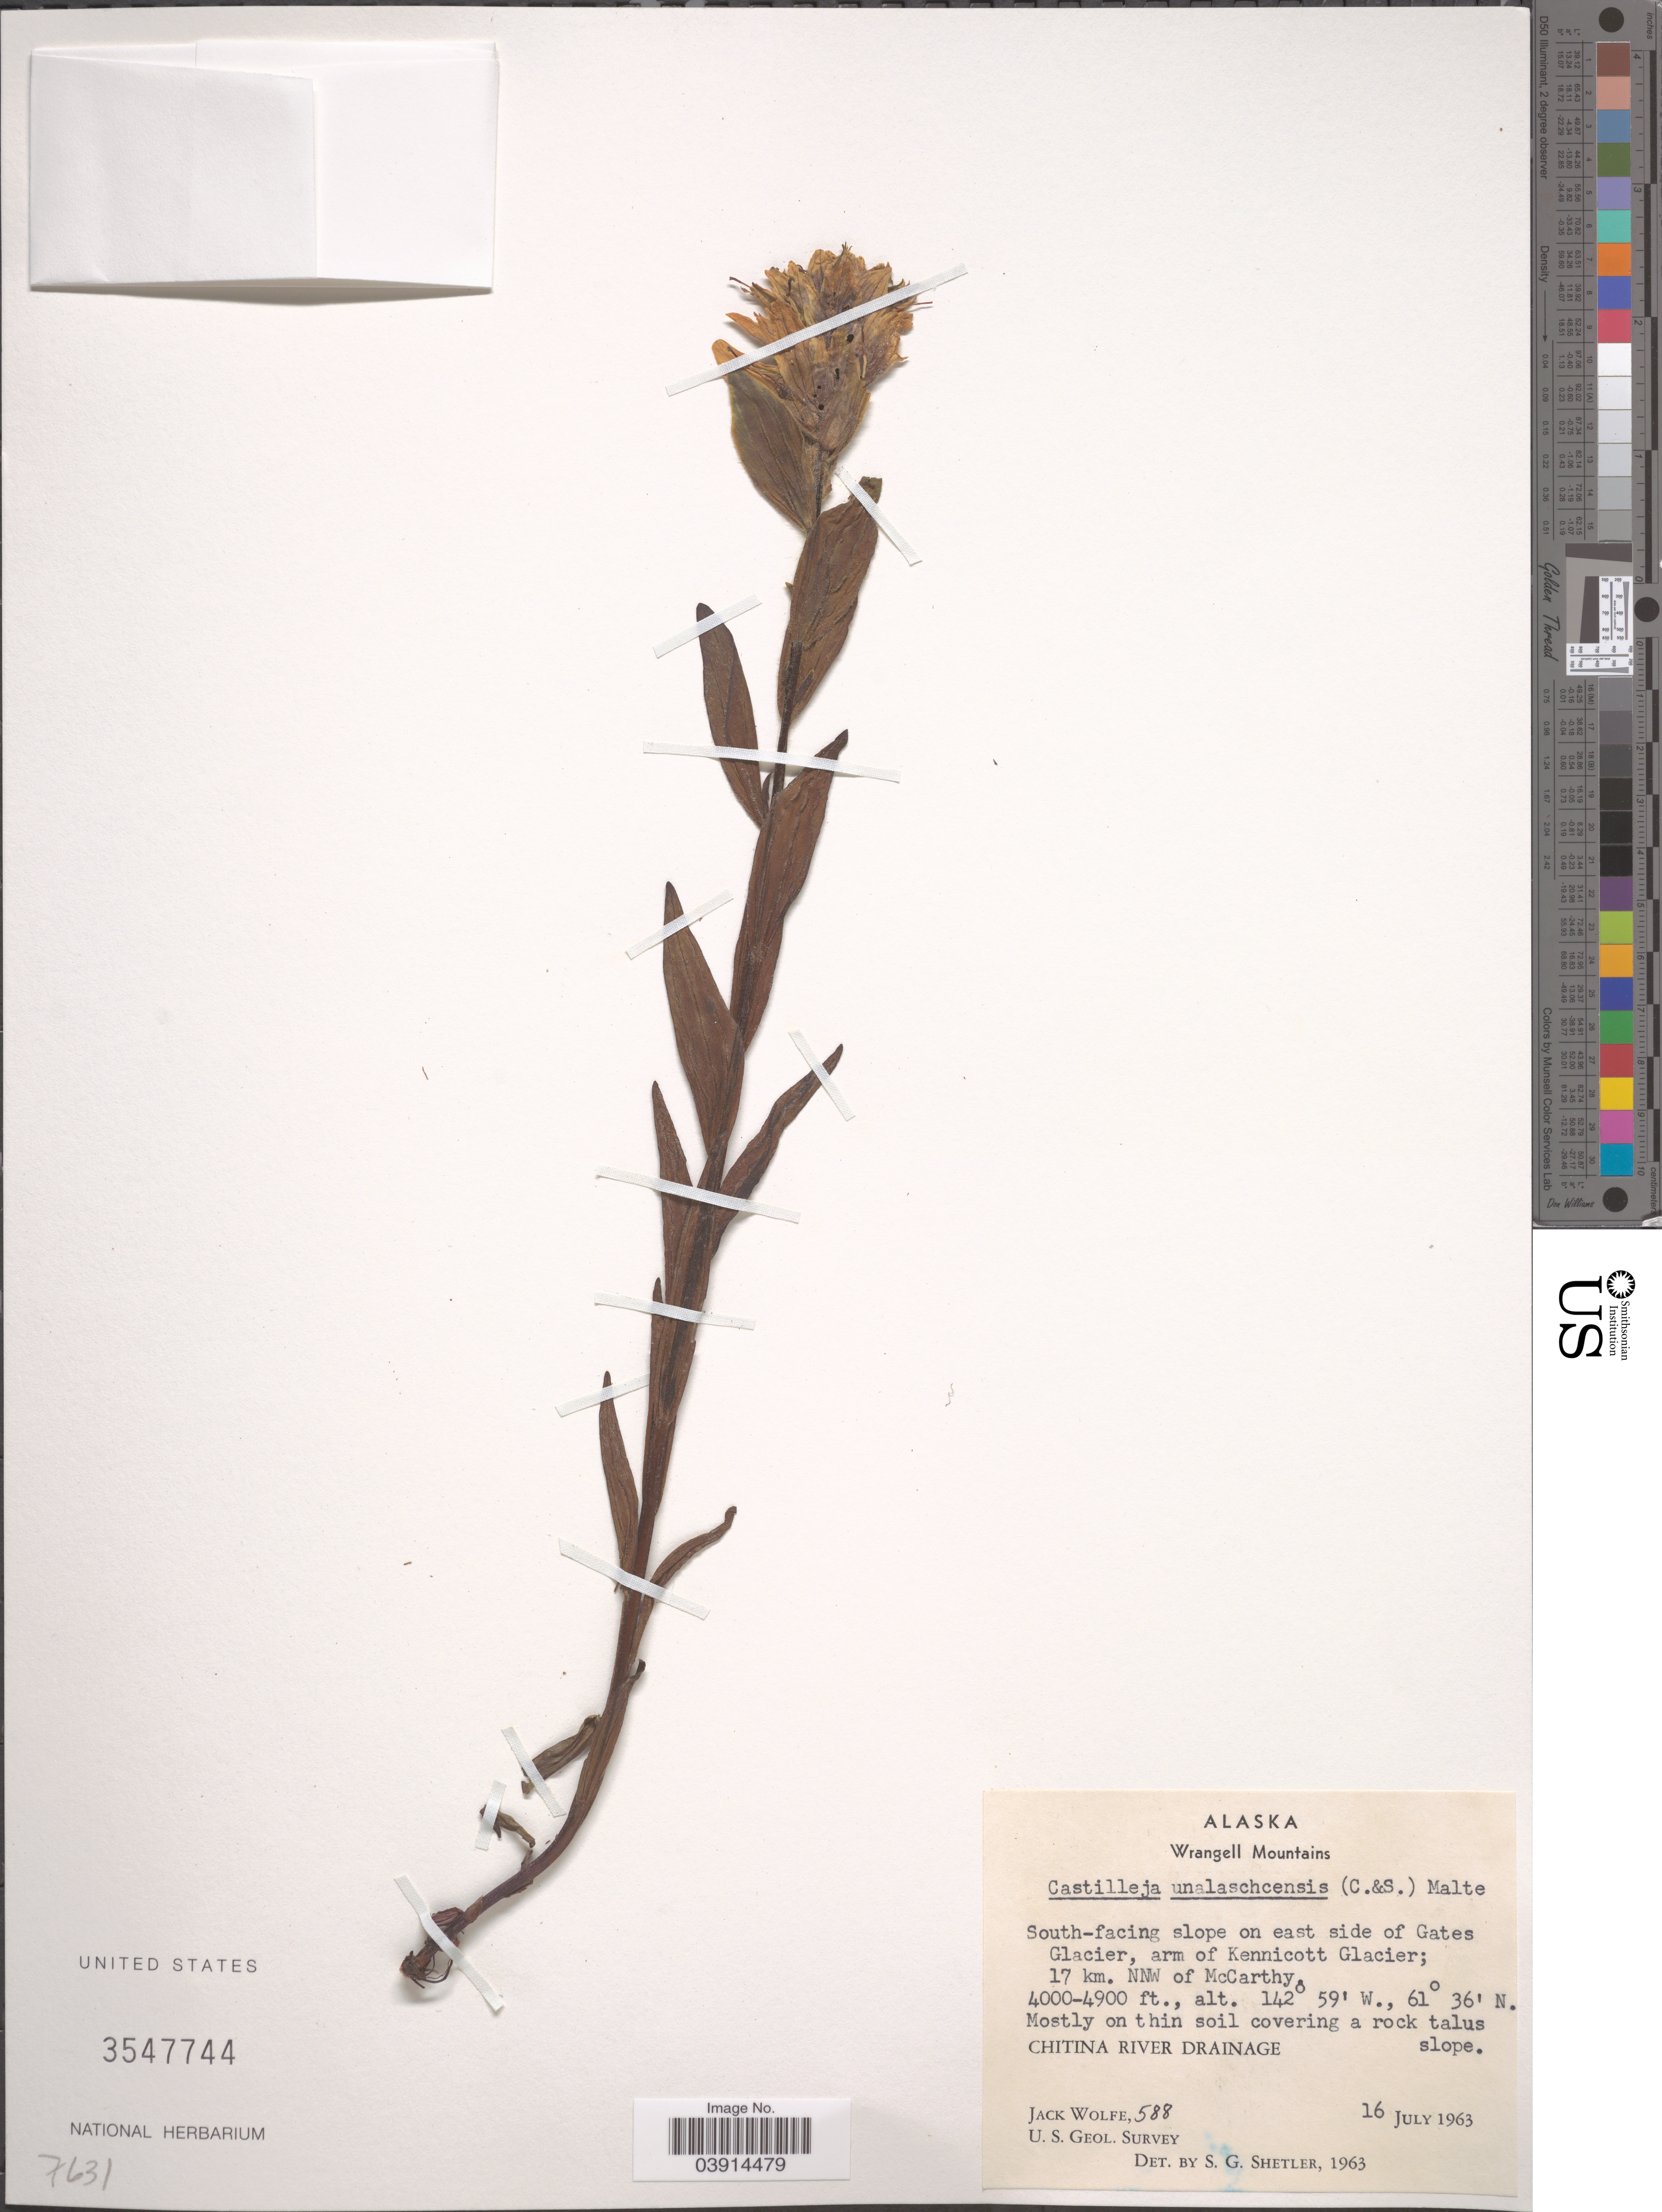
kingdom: Plantae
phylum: Tracheophyta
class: Magnoliopsida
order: Lamiales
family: Orobanchaceae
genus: Castilleja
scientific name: Castilleja unalaschcensis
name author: (Cham. & Schltdl.) Malte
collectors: J. Wolfe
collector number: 588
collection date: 1963-07-16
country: United States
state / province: Alaska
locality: Wrangell Mountains. South-facing slope on east side of Gates Glacier, arm of Kennicott Glacier; 17 km. NNW of McCarthy. Chitina River Drainage.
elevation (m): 1219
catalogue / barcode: US 3547744